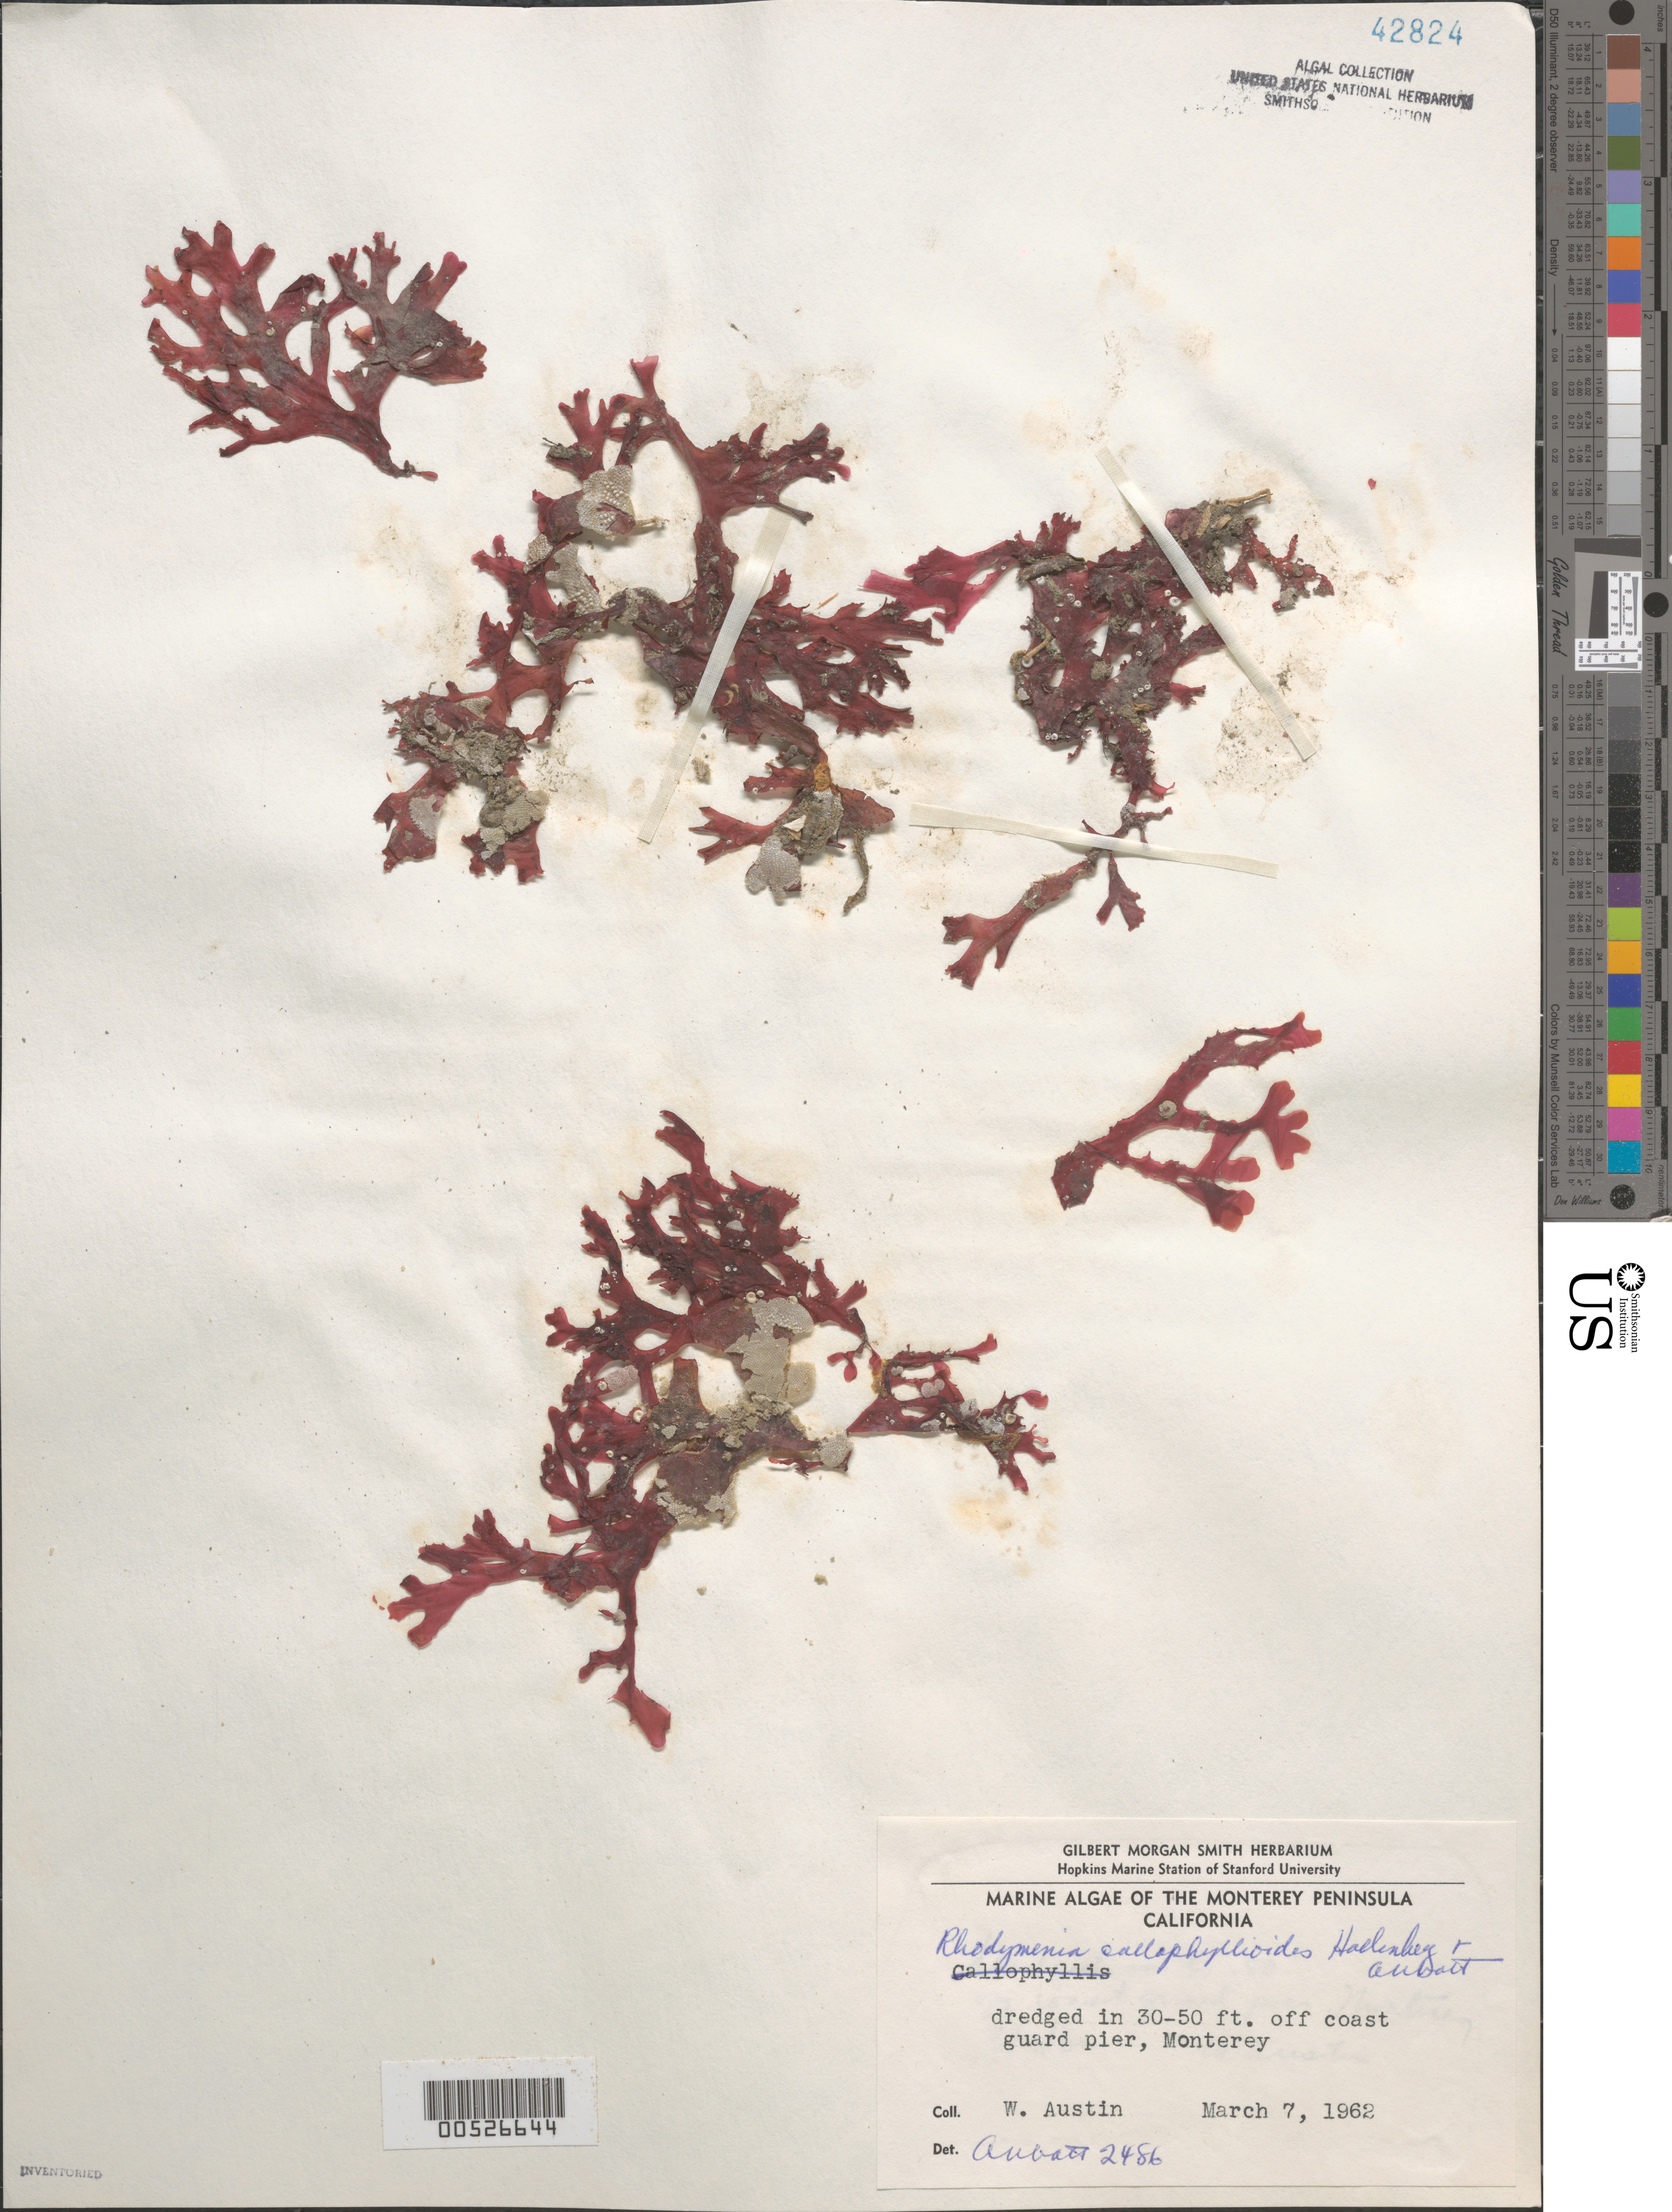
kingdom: Plantae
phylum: Rhodophyta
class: Florideophyceae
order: Rhodymeniales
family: Rhodymeniaceae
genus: Rhodymenia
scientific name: Rhodymenia callophyllidoides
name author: Hollenb. & I.A. Abbott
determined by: Abbott, Isabella A.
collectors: W. Austin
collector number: IAA 2486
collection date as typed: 07 Mar 1962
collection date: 1962-03-07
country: United States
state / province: California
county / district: Monterey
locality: Monterey, off Coast Guard pier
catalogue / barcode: US 42824